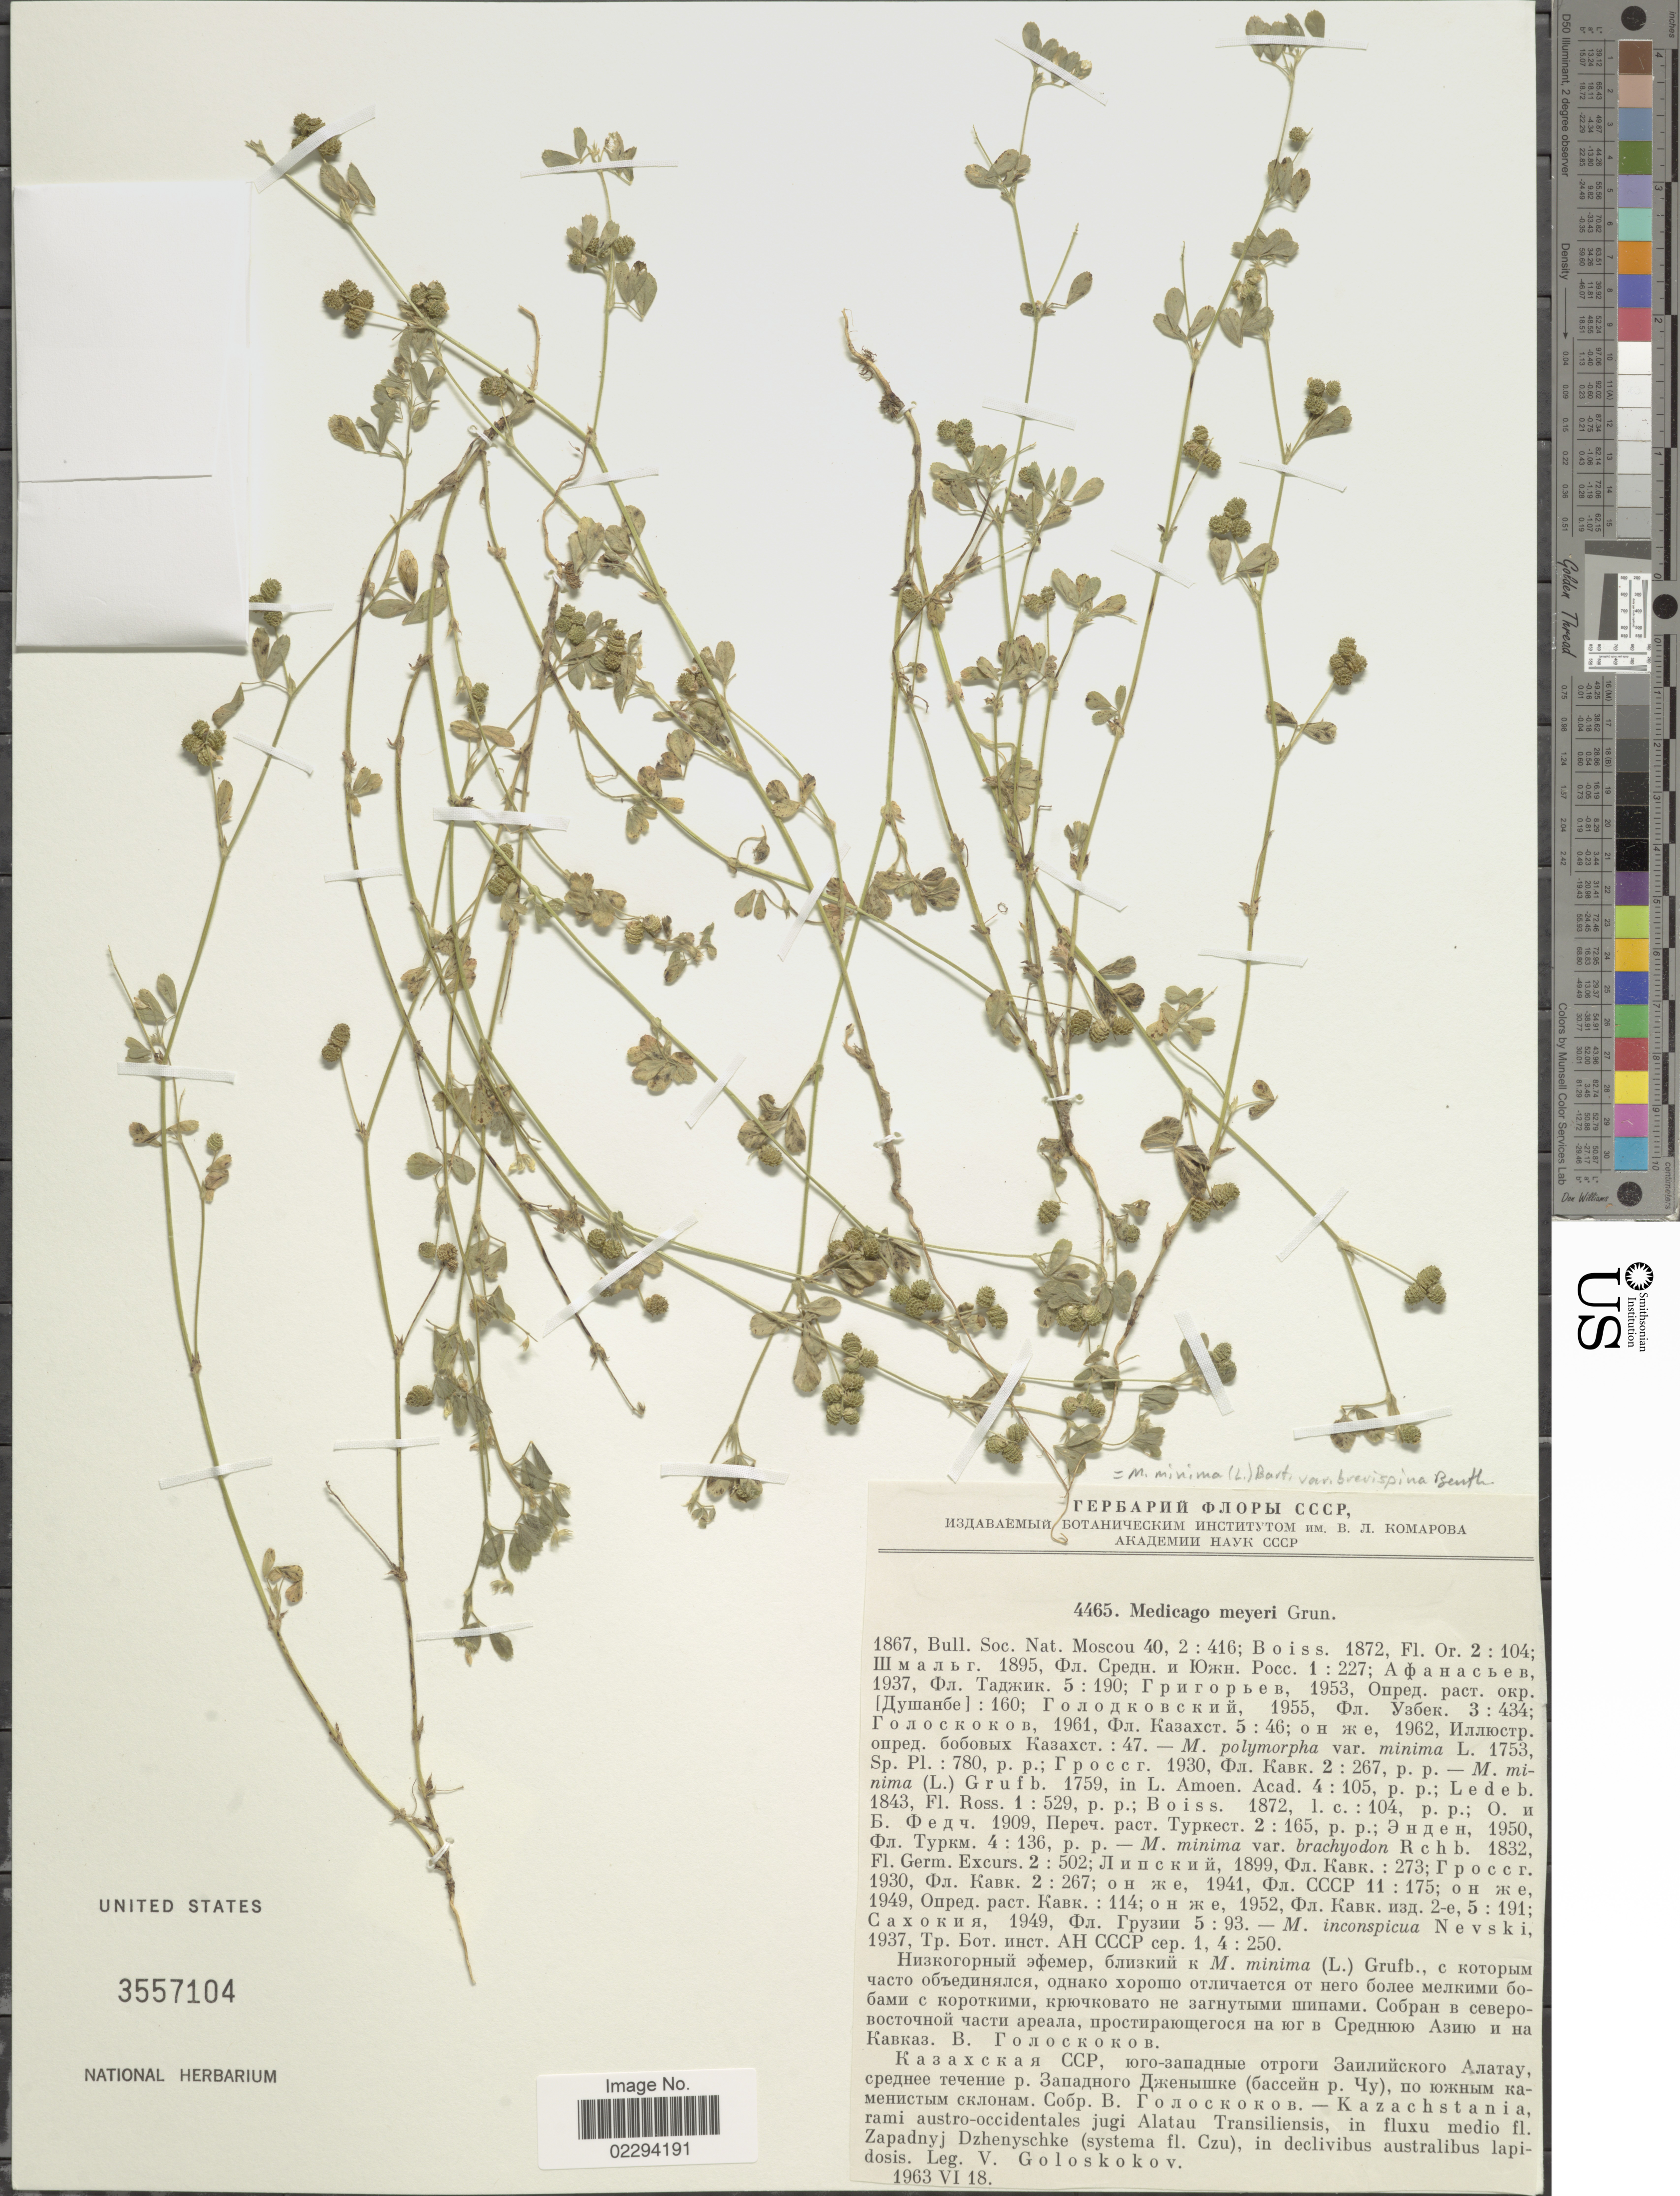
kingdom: Plantae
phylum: Tracheophyta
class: Magnoliopsida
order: Fabales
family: Fabaceae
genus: Medicago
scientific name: Medicago minima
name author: Lam.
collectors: V. P. Goloskokov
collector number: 4465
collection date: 1963-06-18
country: Kazakhstan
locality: Kazachstania, rami austro-occidentales jugi Alatau Transiliensis, in fluxu medio fl. Zapadnyi Dzhenyschke (systema fl. Czu), in declivibus australibus lapidosis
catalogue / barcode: US 3557104